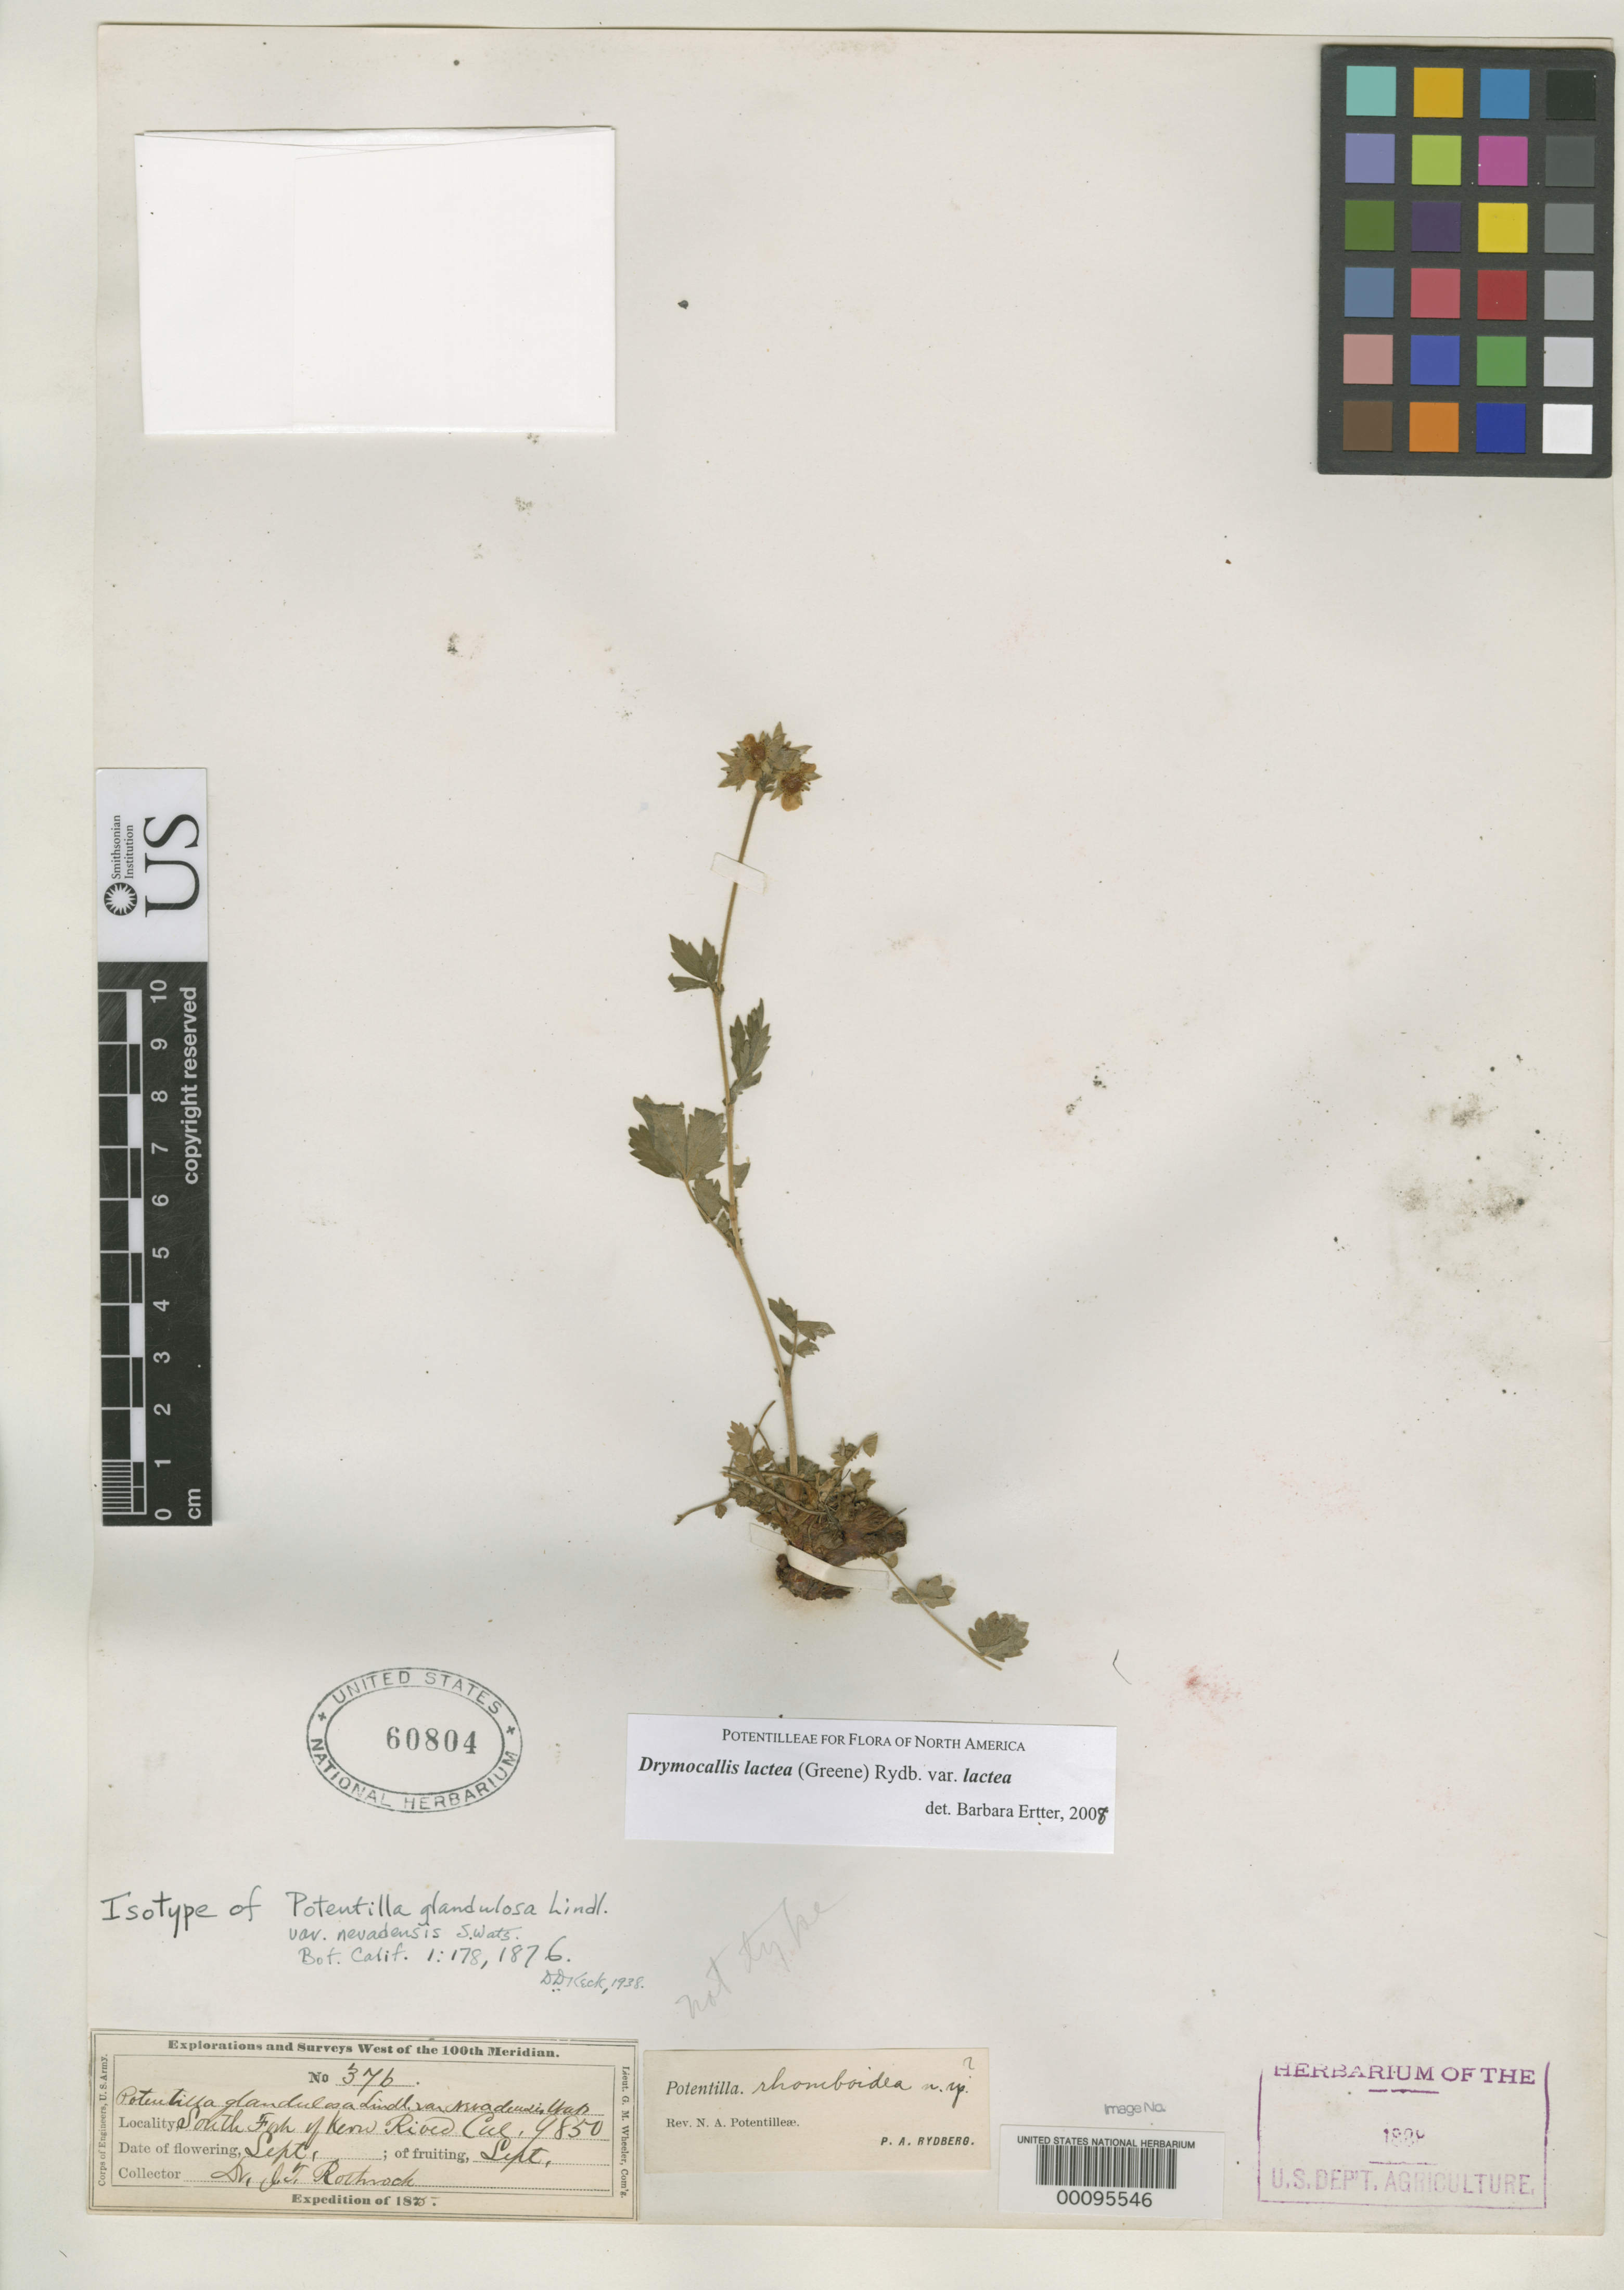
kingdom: Plantae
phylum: Tracheophyta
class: Magnoliopsida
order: Rosales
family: Rosaceae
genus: Potentilla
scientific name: Potentilla glandulosa var. nevadensis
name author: S. Watson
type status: Isotype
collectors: J. T. Rothrock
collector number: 376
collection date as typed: Sep 1875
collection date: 1875-09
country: United States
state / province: California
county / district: Kern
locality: South fork of Kern River.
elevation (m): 3002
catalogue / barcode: US 60804